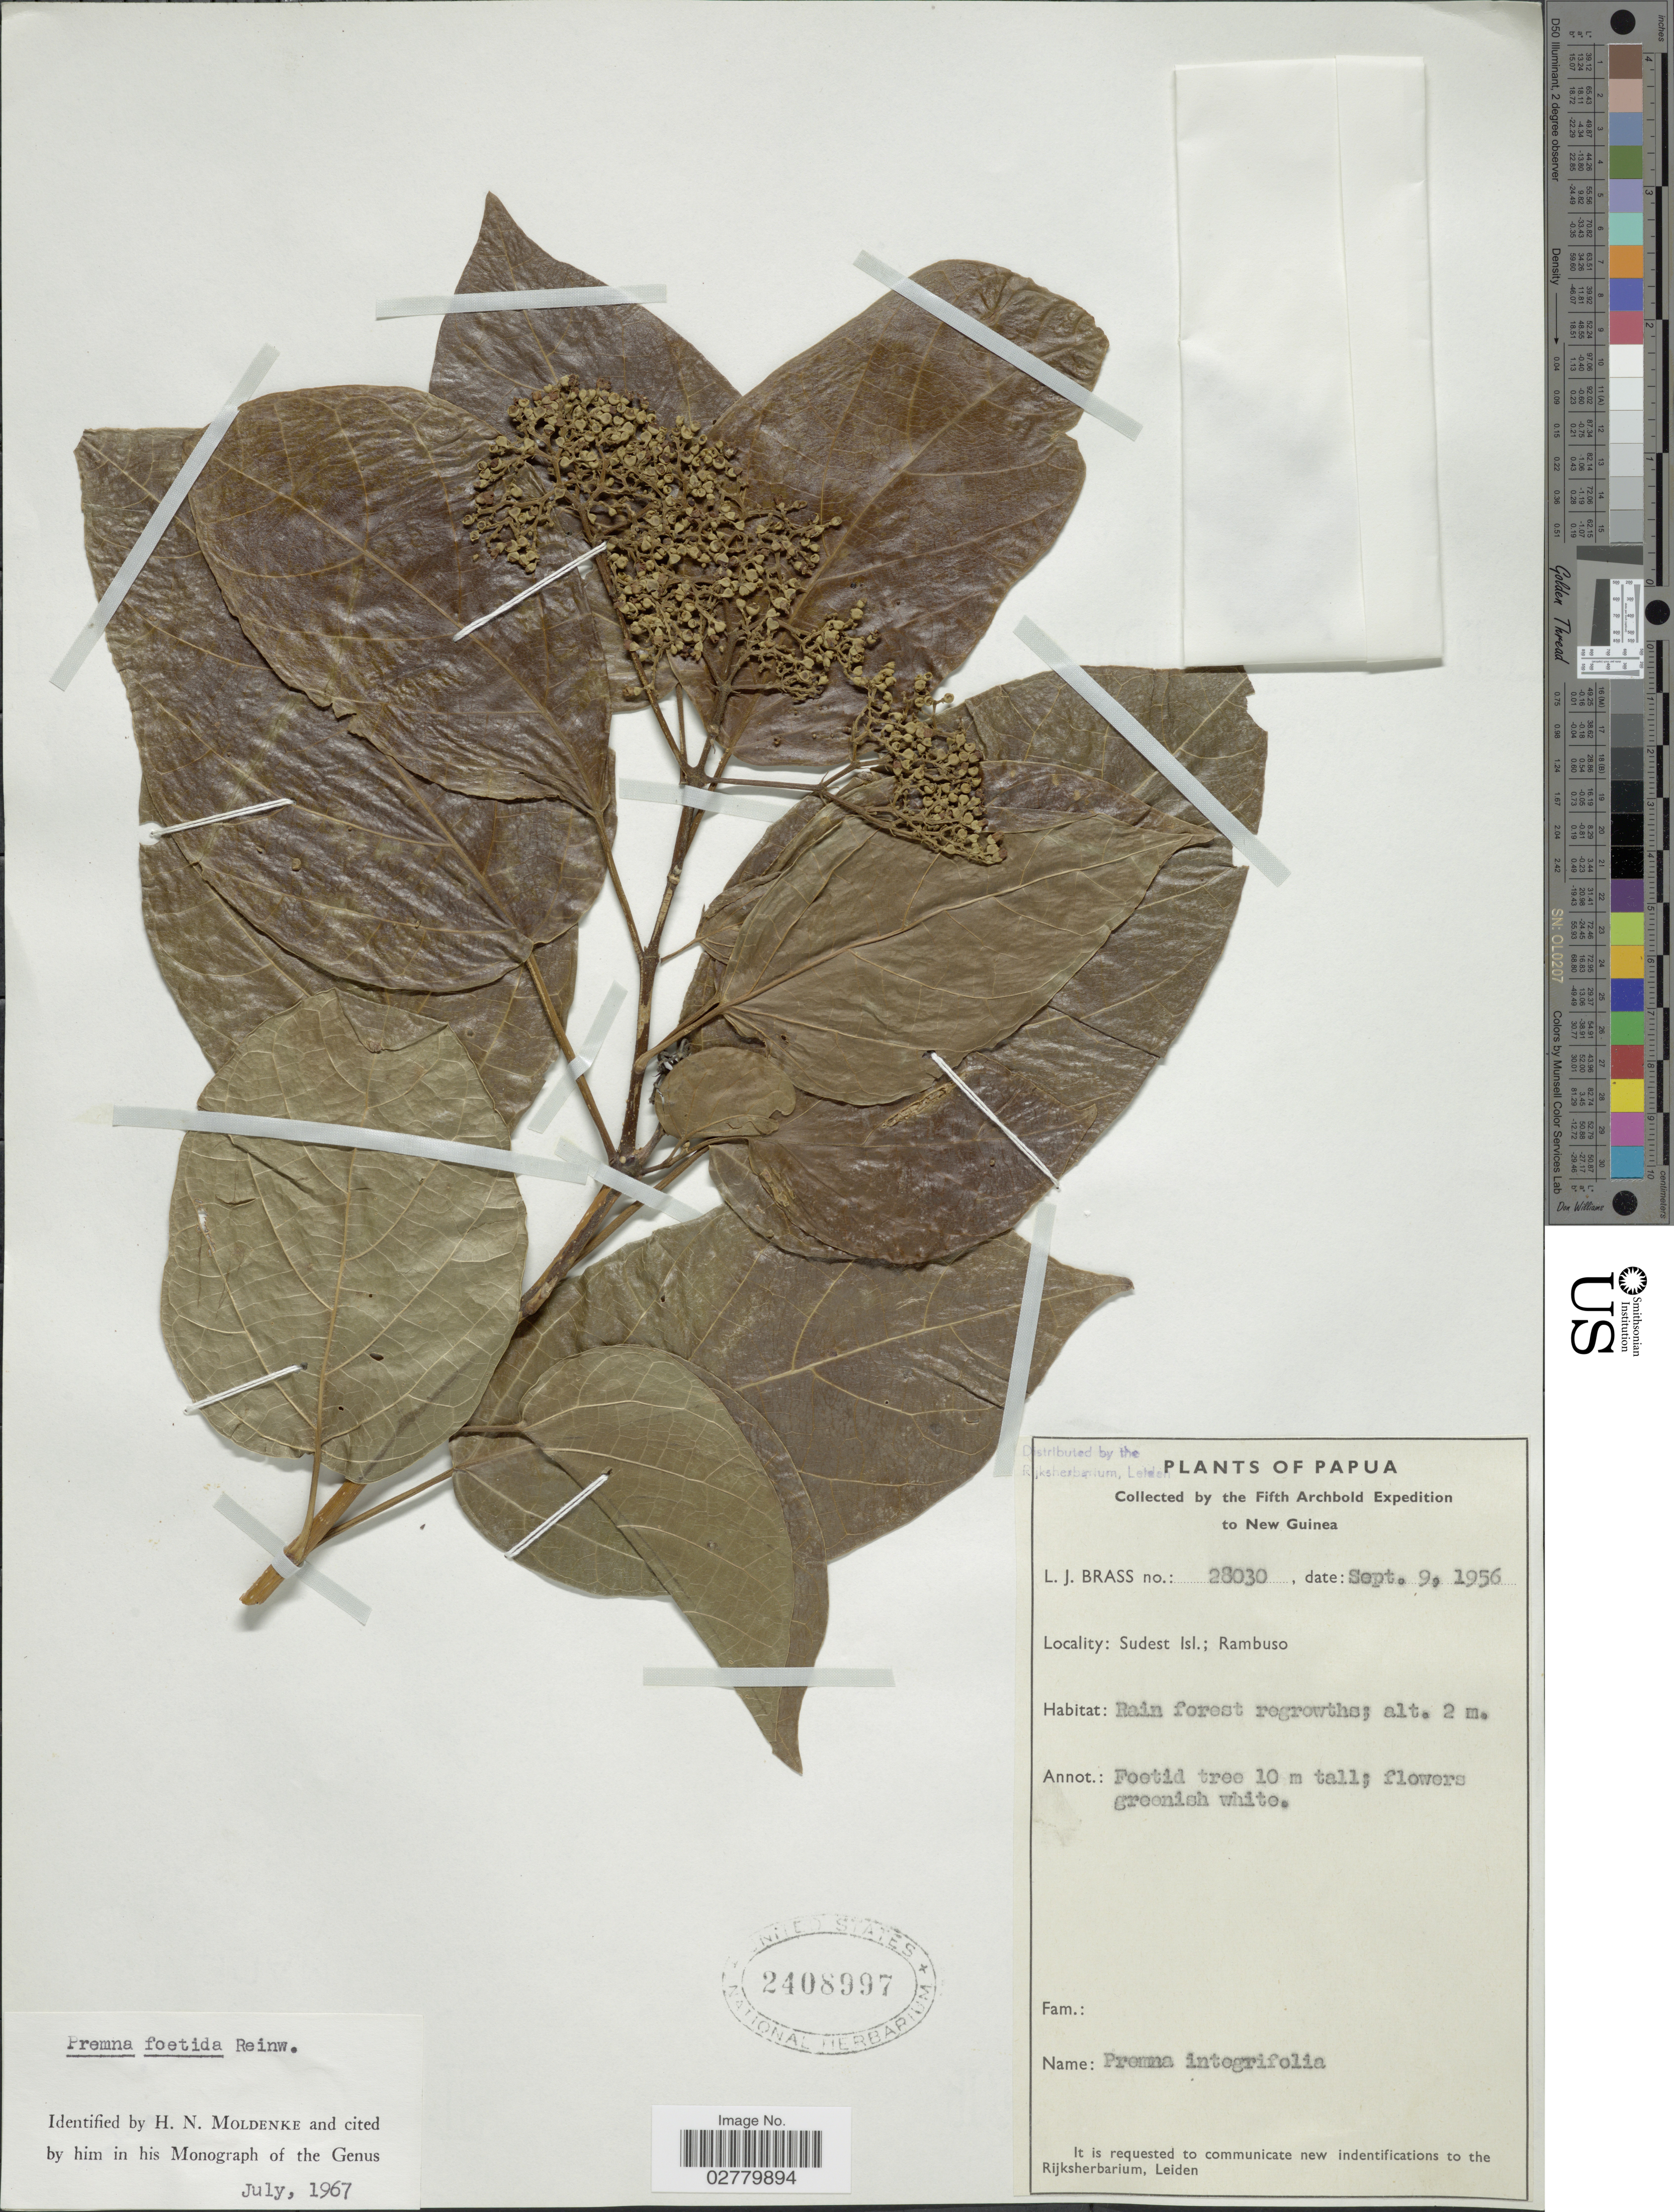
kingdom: Plantae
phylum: Tracheophyta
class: Magnoliopsida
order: Lamiales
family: Lamiaceae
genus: Premna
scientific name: Premna foetida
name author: Reinw. ex Blume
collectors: L. J. Brass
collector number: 28030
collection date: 1956-09-09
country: Papua New Guinea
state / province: Milne Bay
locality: Papua. New Guinea. Sudest Isl.; Rambuso.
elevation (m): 2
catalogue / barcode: US 2408997